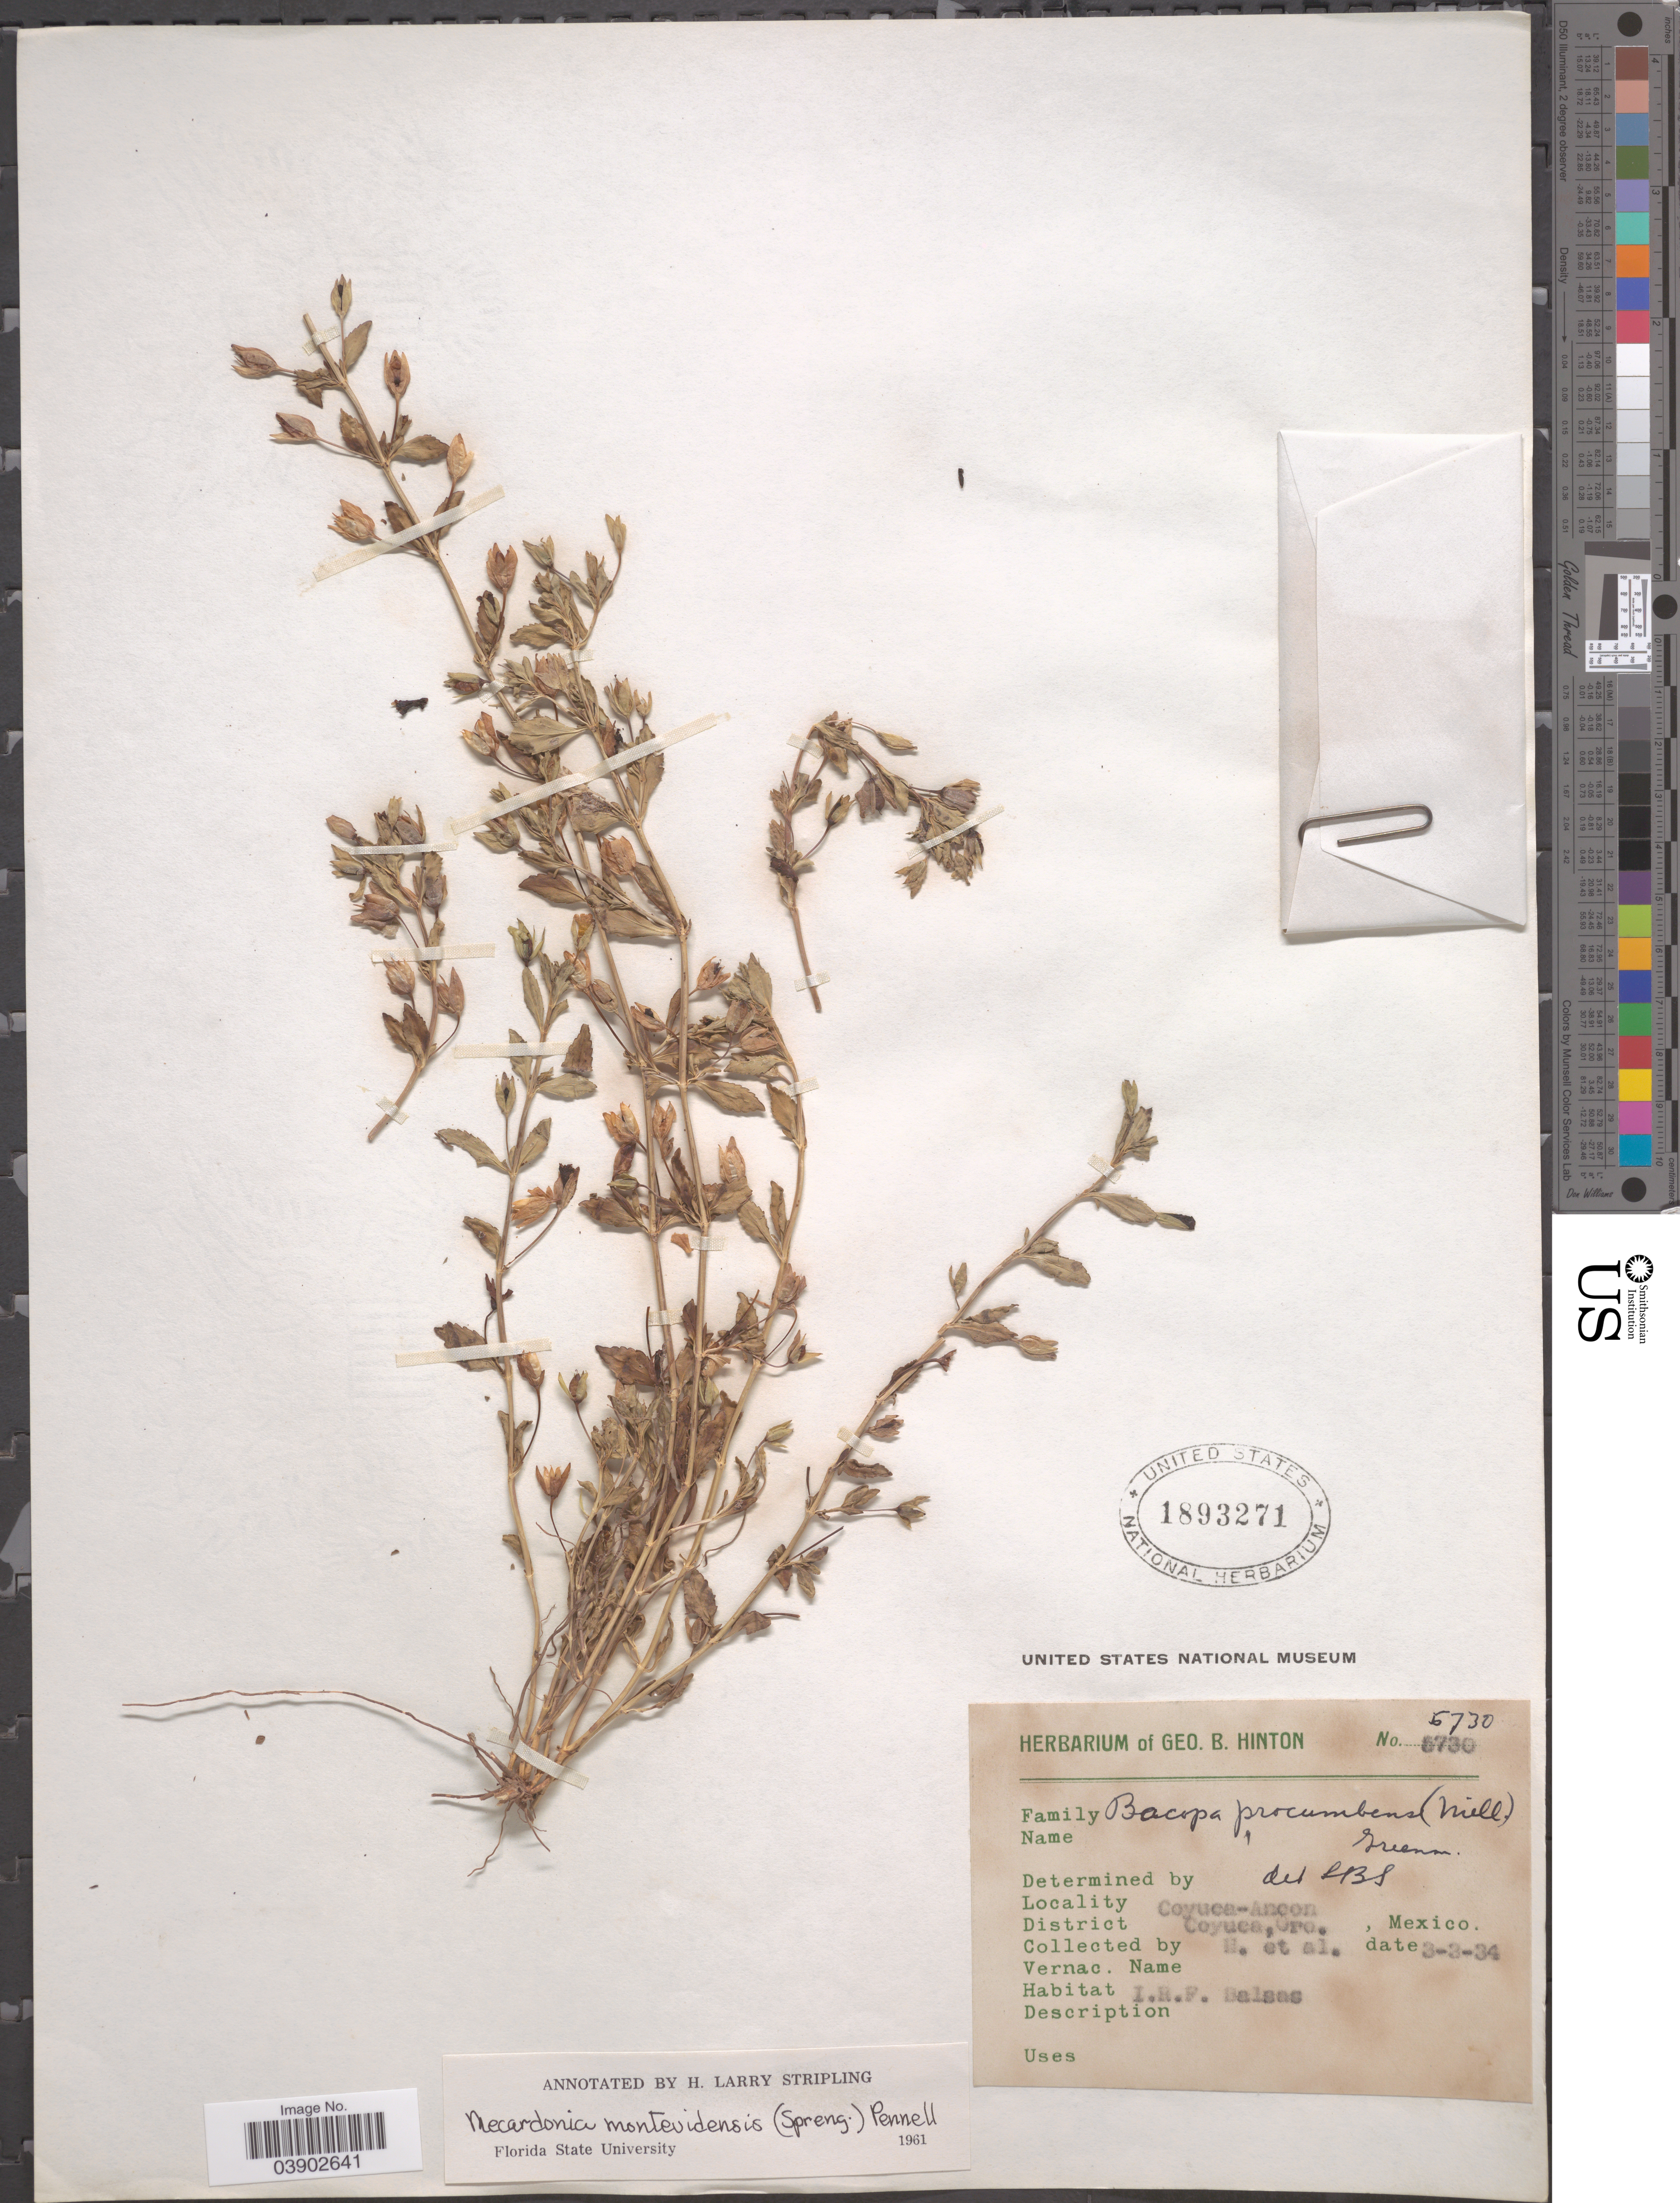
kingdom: Plantae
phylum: Tracheophyta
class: Magnoliopsida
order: Lamiales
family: Plantaginaceae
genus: Mecardonia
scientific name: Mecardonia procumbens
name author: (Mill.) Small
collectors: G. B. Hinton & et al.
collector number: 5730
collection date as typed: Transcribed d/m/y: 3/3/34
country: Mexico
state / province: Guerrero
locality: Coyuca-Ancon. District Coyuca.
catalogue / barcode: US 1893271